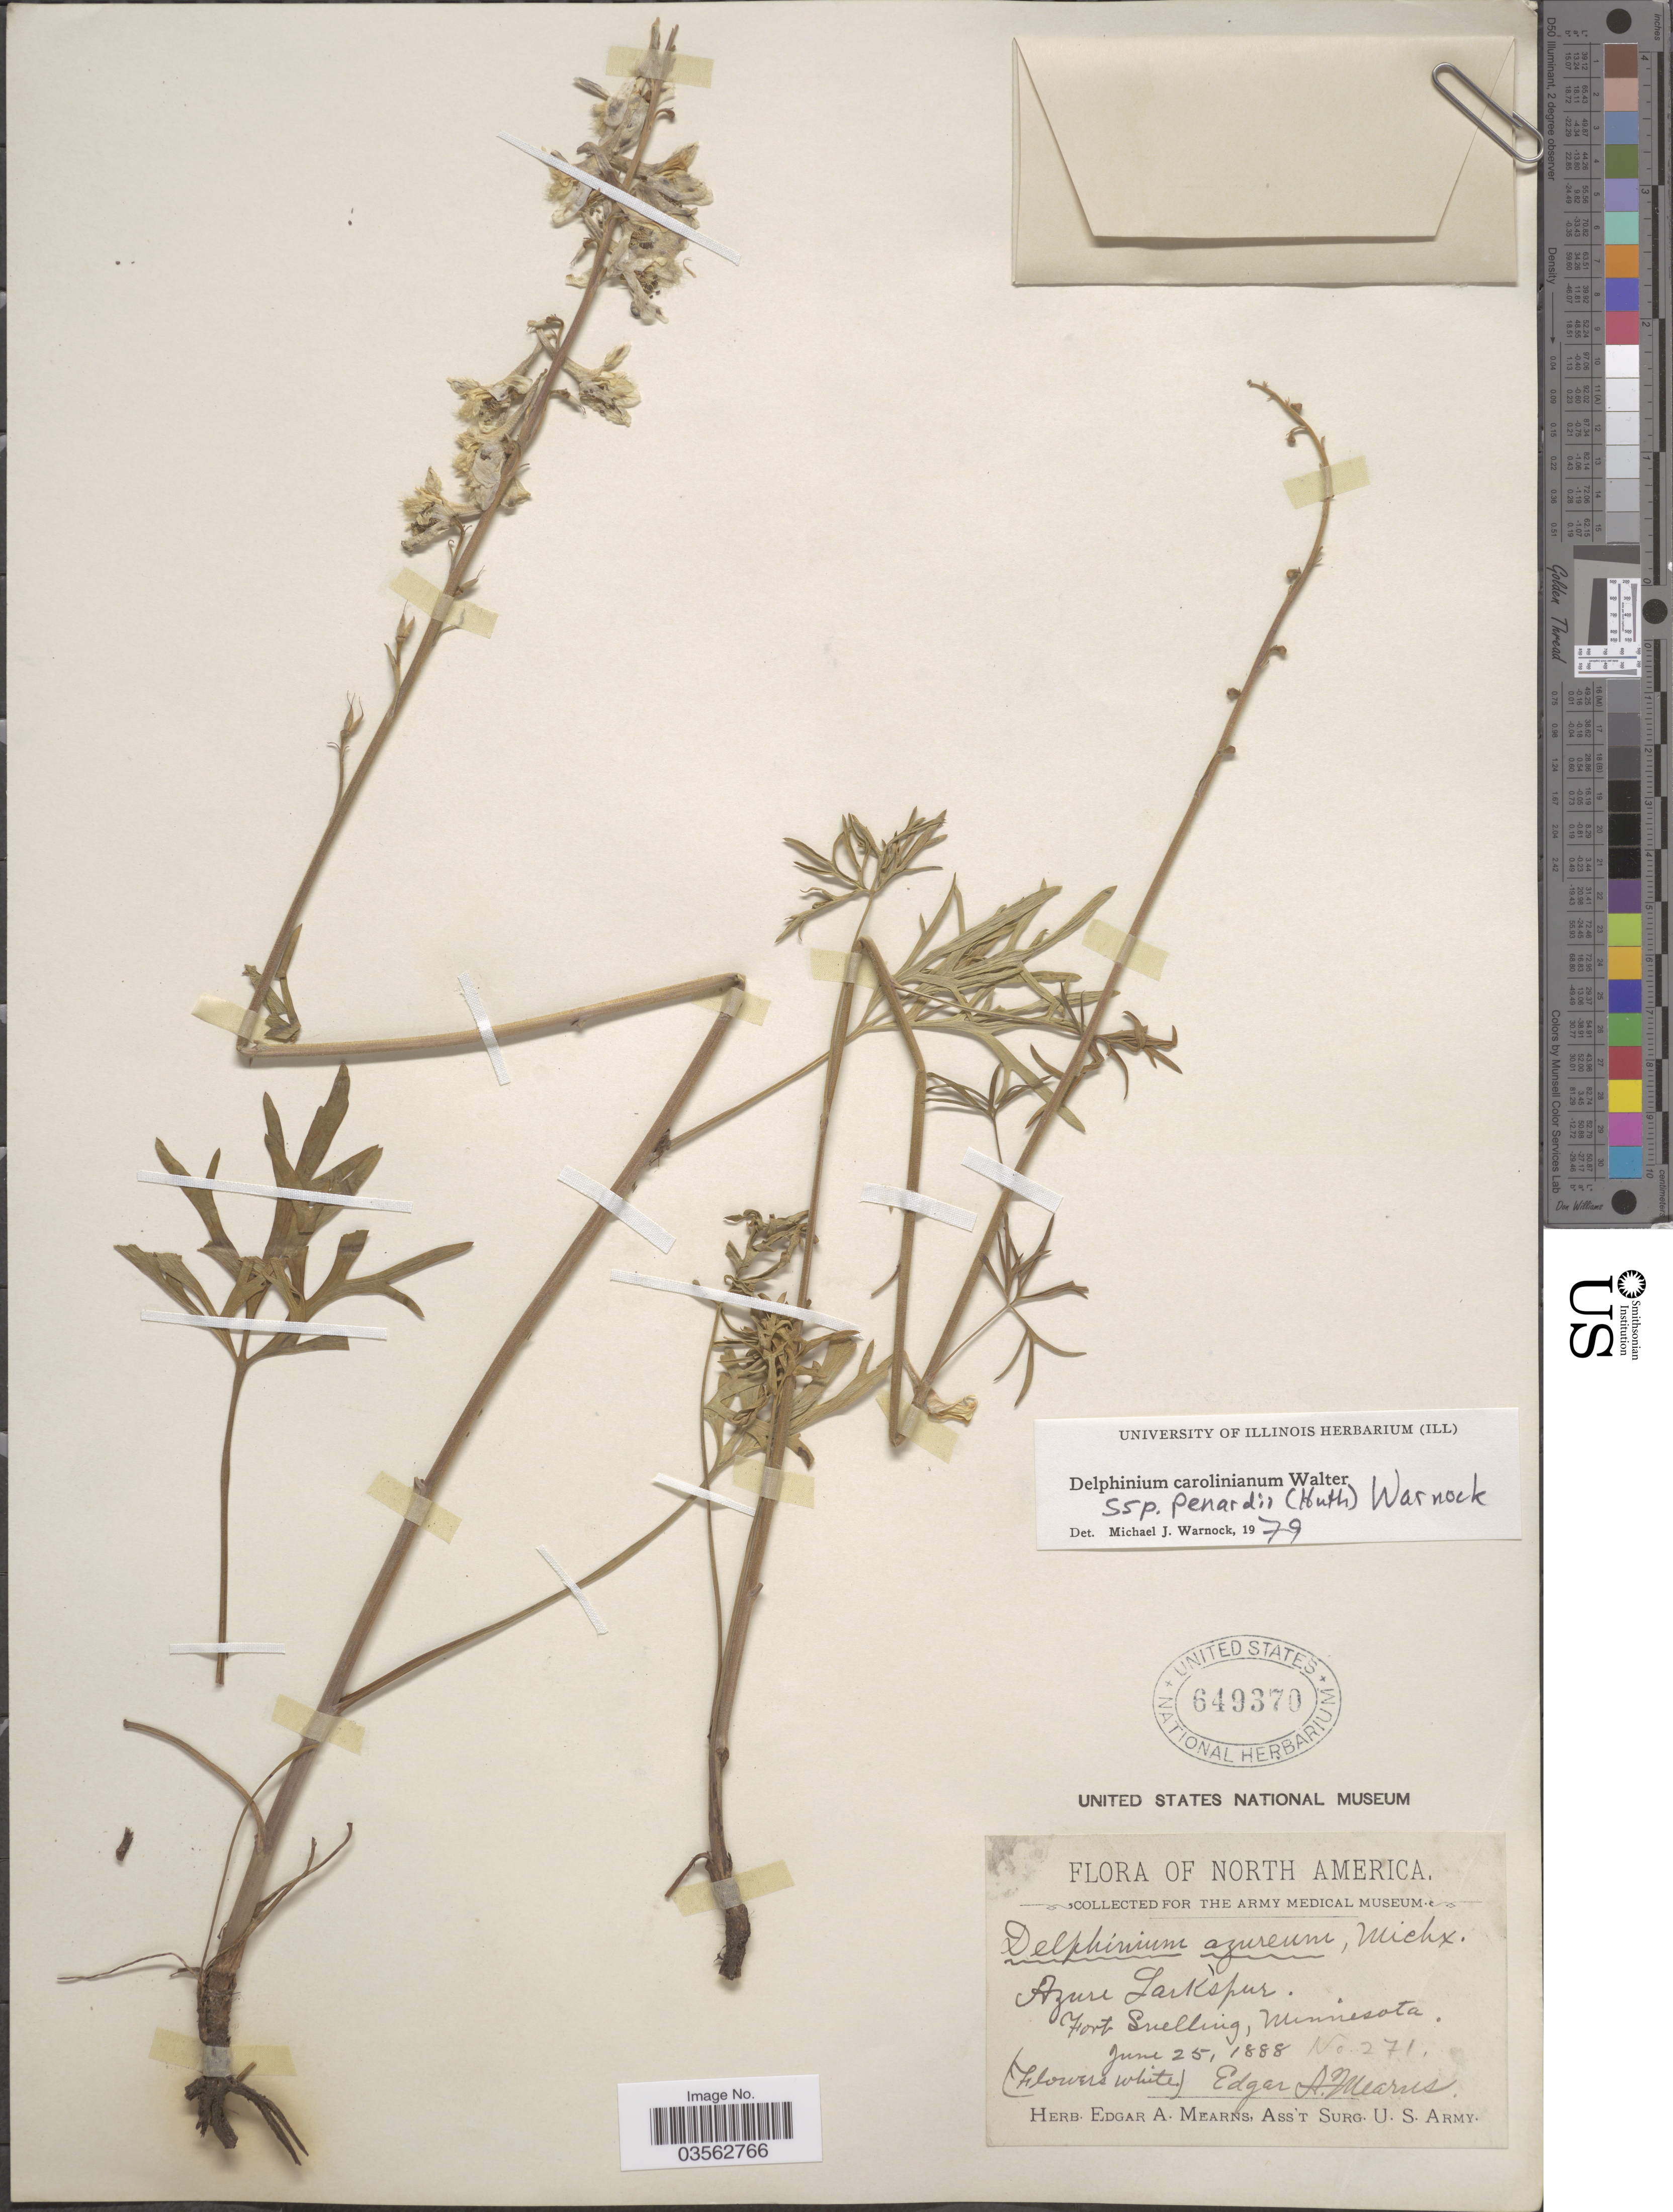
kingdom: Plantae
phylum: Tracheophyta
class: Magnoliopsida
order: Ranunculales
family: Ranunculaceae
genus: Delphinium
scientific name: Delphinium carolinianum subsp. penardii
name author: (Huth) M.J. Warnock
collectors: E. A. Mearns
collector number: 271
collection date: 1888-06-25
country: United States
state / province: Minnesota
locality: Azure Larkspur. Fort Snelling.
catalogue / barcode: US 649370